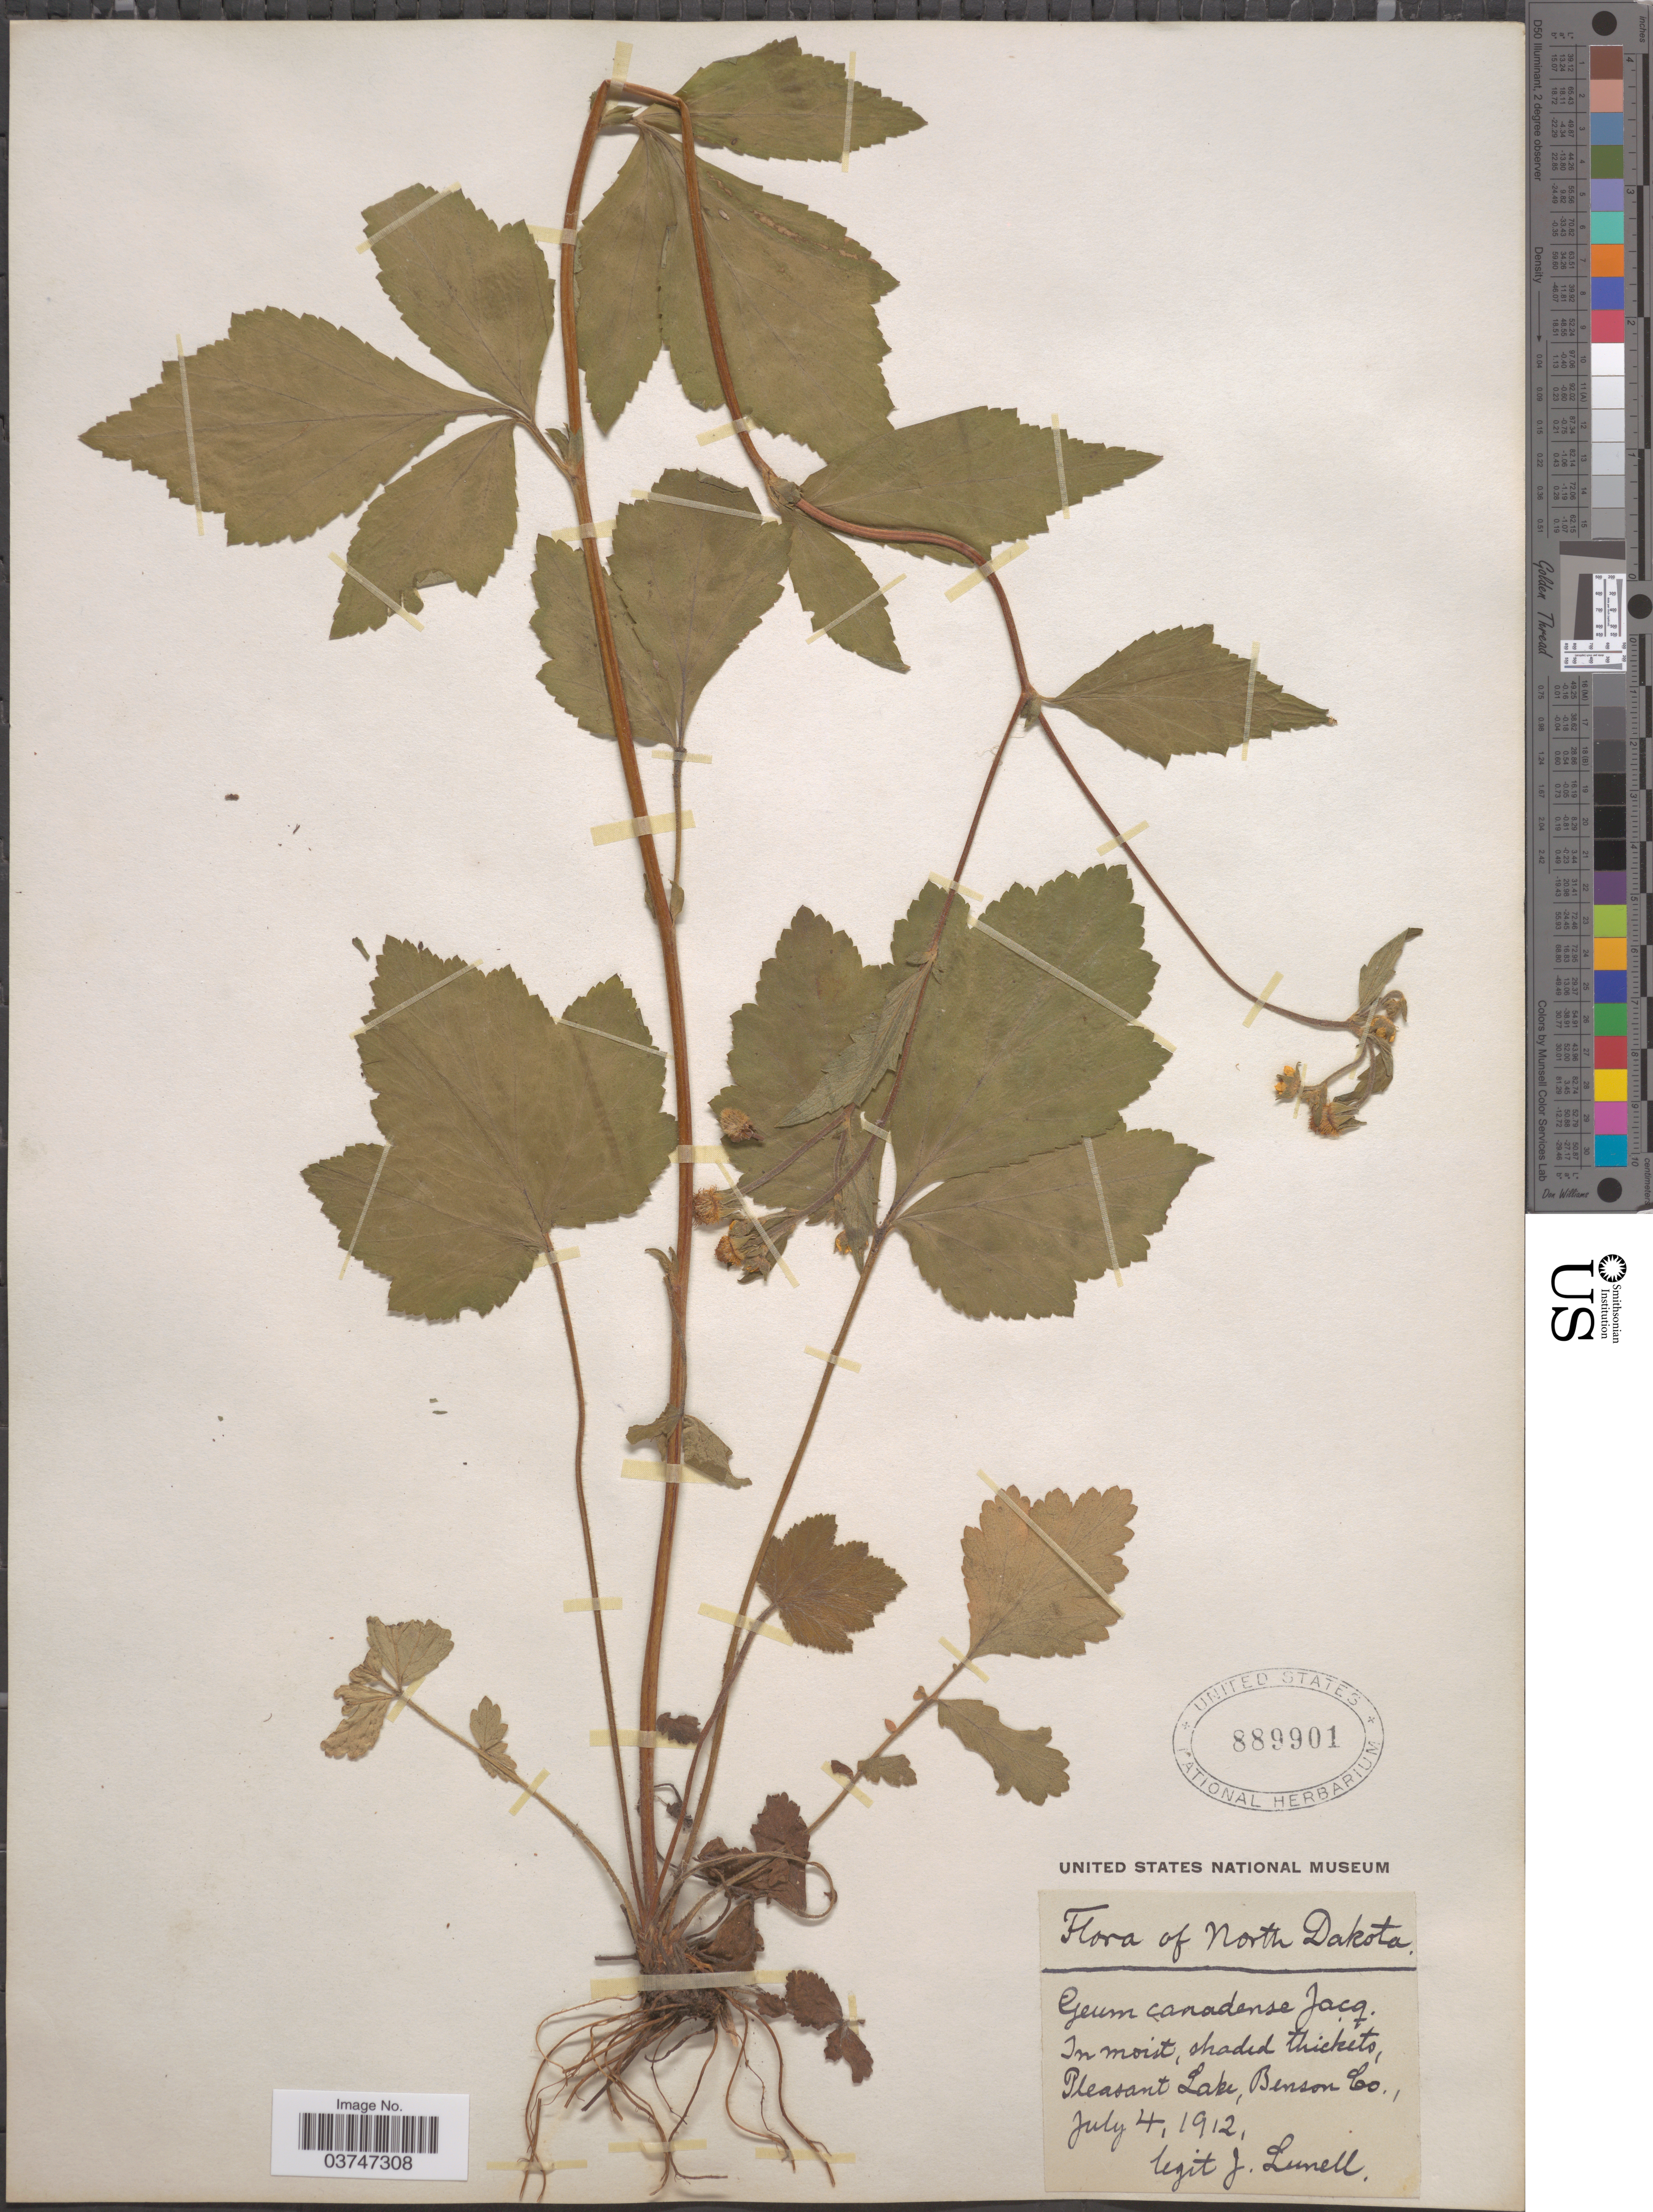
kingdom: Plantae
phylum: Tracheophyta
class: Magnoliopsida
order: Rosales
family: Rosaceae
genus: Geum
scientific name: Geum canadense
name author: Jacq.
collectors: J. Lunell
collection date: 1912-07-04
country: United States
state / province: North Dakota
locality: Pleasant Lake, Benson Co.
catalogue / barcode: US 889901